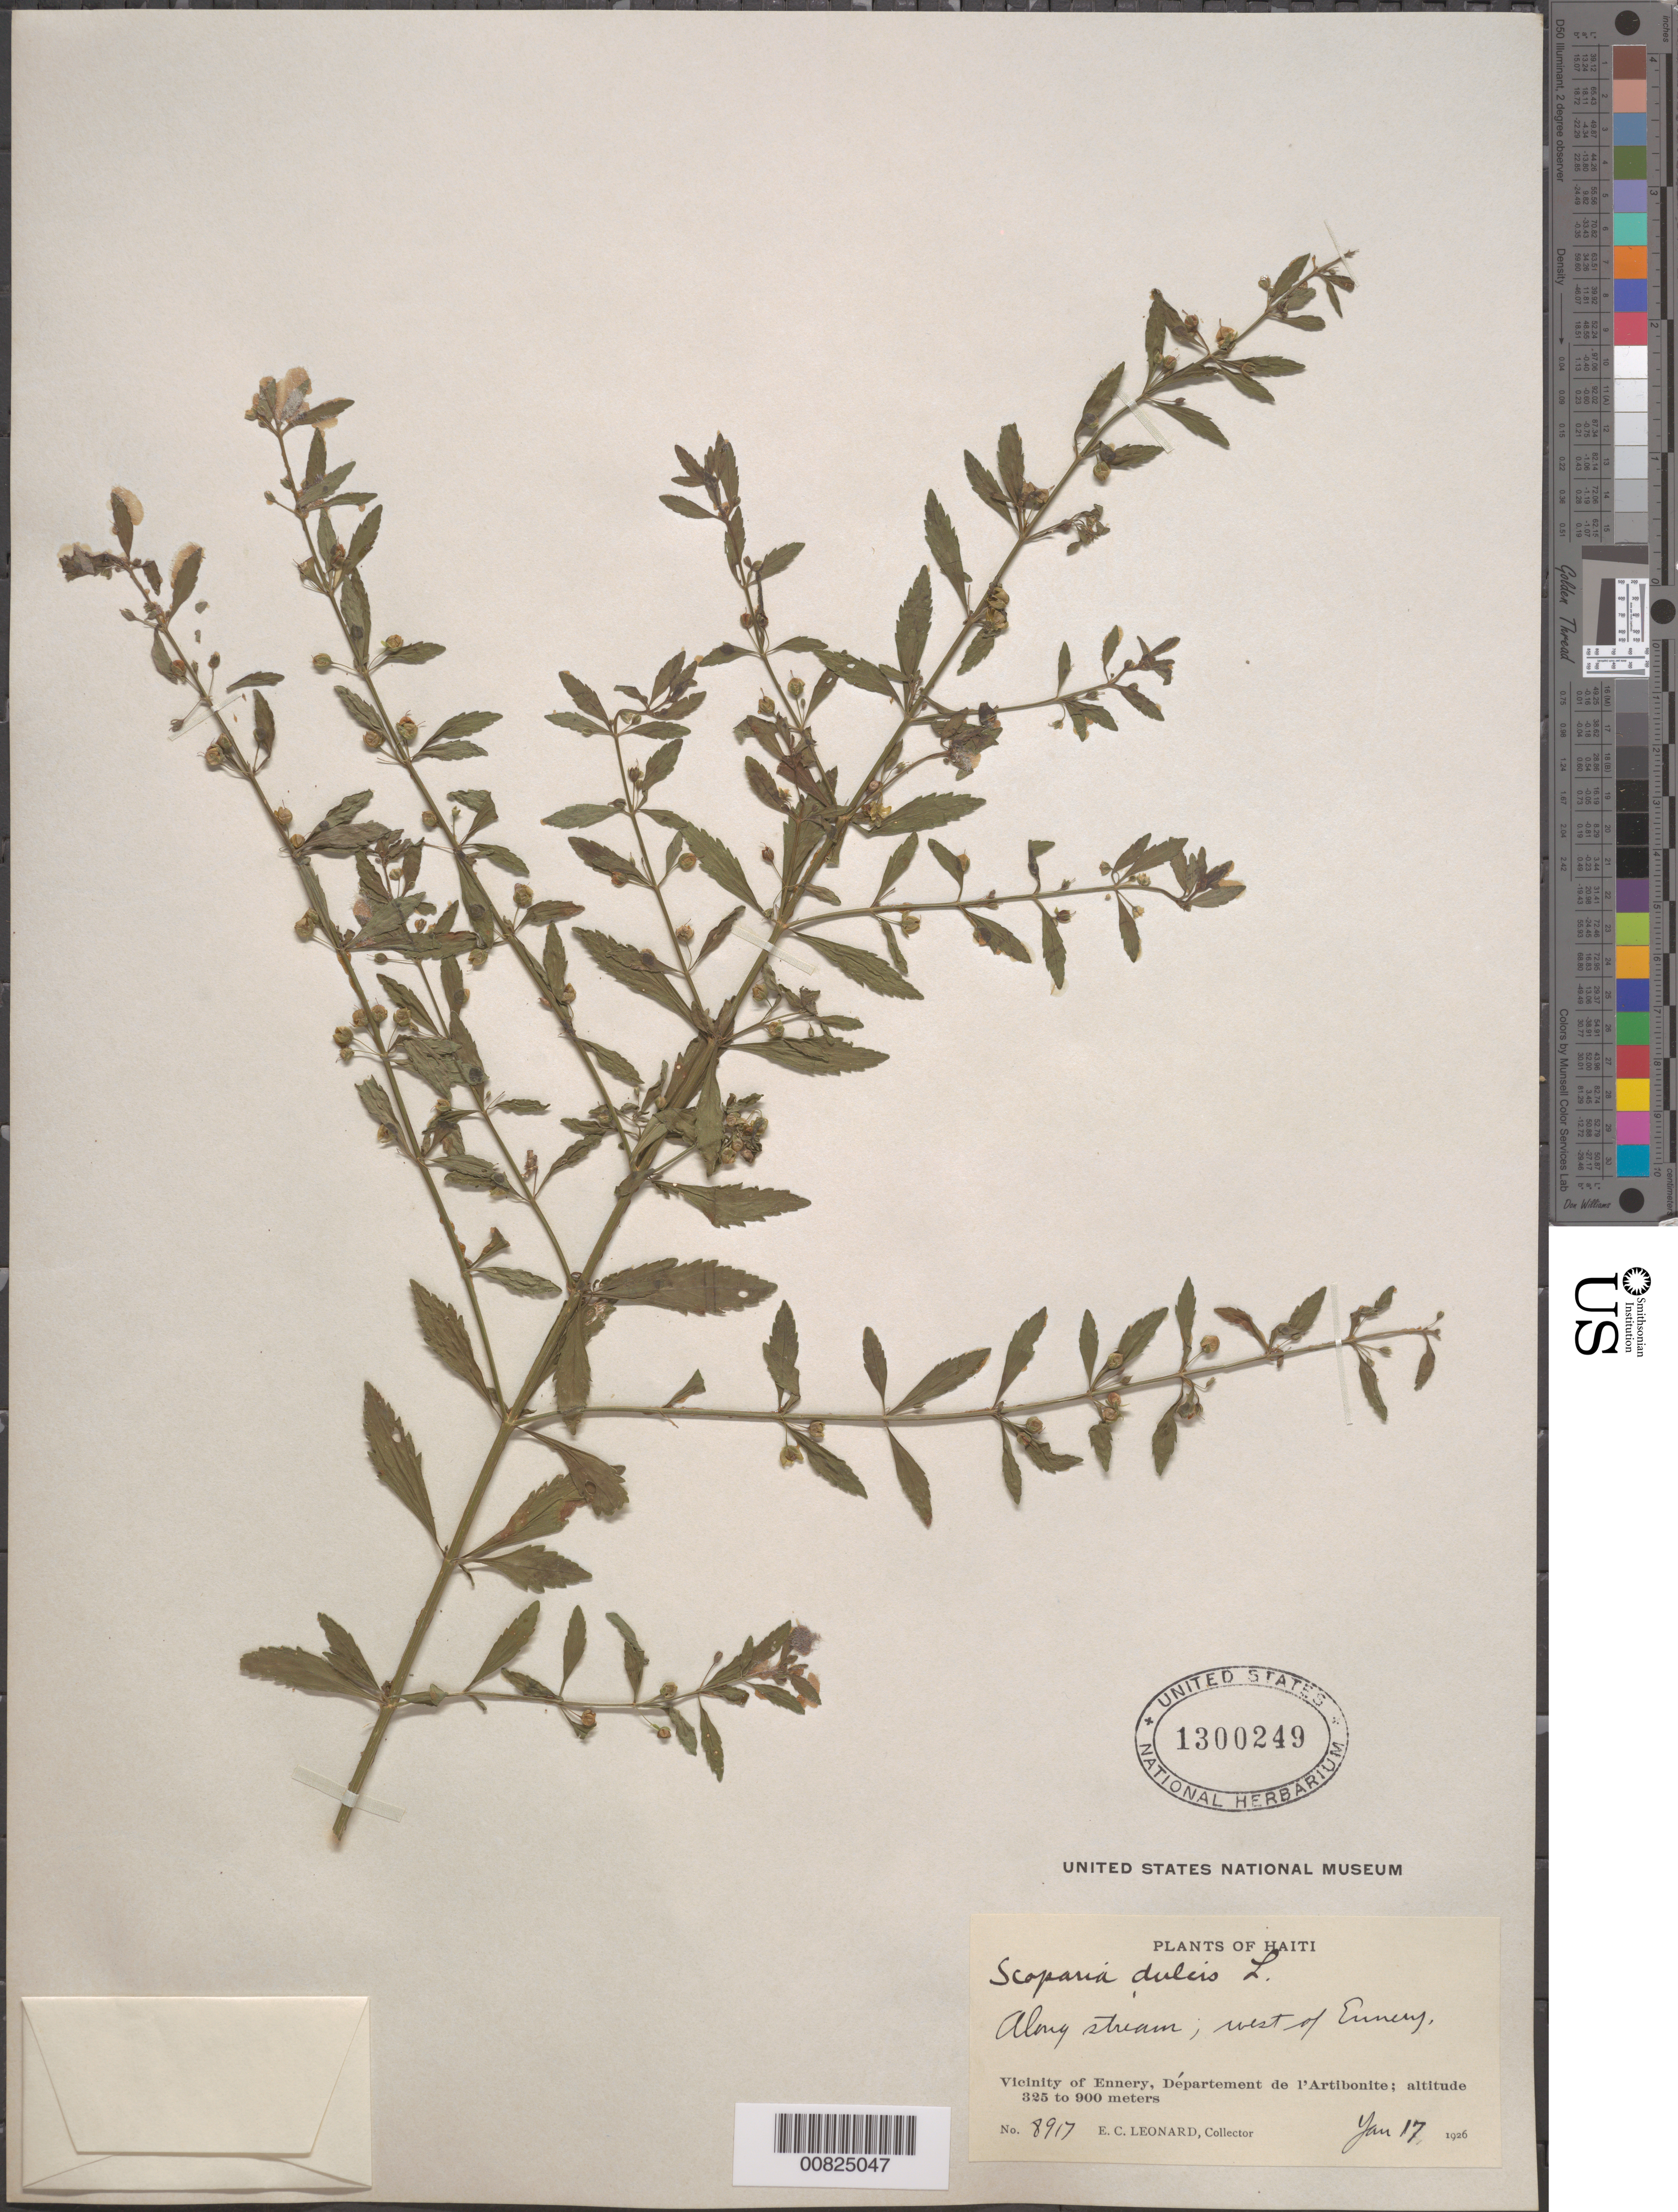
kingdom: Plantae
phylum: Tracheophyta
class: Magnoliopsida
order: Lamiales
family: Plantaginaceae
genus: Scoparia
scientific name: Scoparia dulcis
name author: L.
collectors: E. C. Leonard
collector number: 8917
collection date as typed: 17 Jan 1926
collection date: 1926-01-17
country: Haiti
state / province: Artibonite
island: Hispaniola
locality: Vicinity of Ennery, W of city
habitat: Along stream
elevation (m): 325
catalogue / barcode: US 1300249